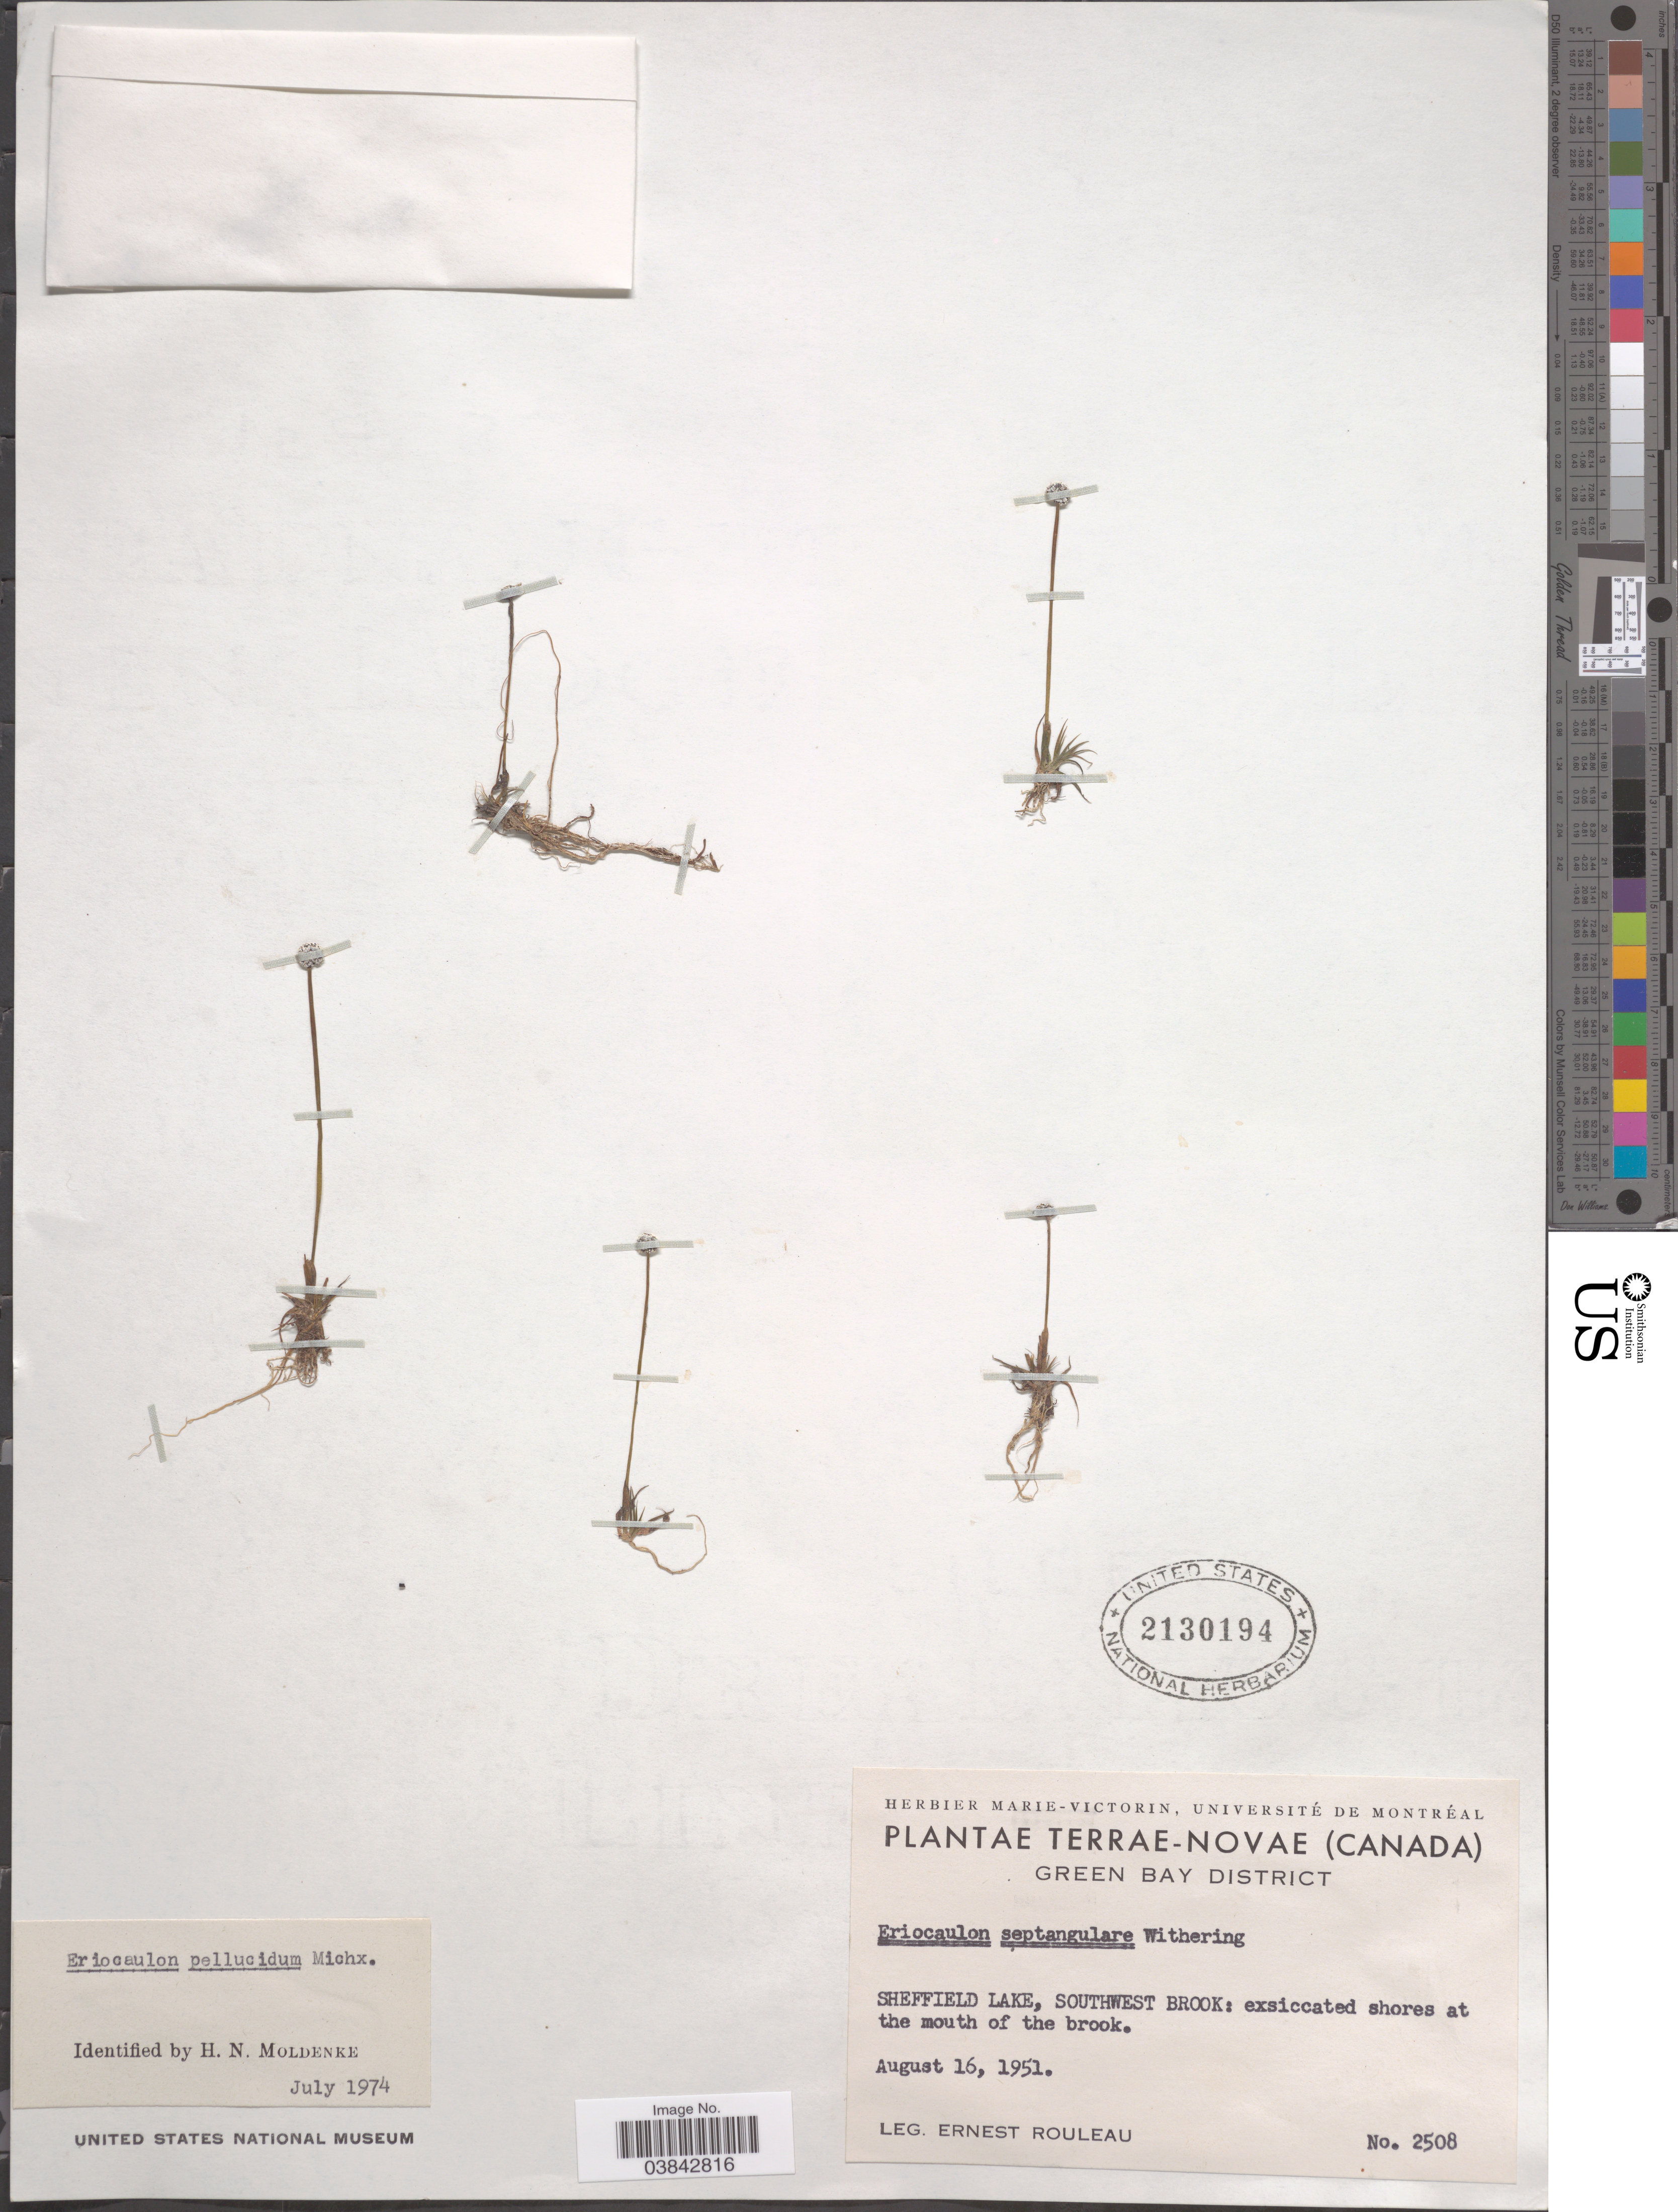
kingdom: Plantae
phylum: Tracheophyta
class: Liliopsida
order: Poales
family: Eriocaulaceae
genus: Eriocaulon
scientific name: Eriocaulon aquaticum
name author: (Hill) Druce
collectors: J. Rouleau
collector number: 2508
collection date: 1951-08-16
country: Canada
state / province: Newfoundland and Labrador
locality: Terræ-Novæ, Green Bay District. Sheffield Lake, Southwest Brook: exsiccated shores at the mouth of the brook.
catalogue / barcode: US 2130194